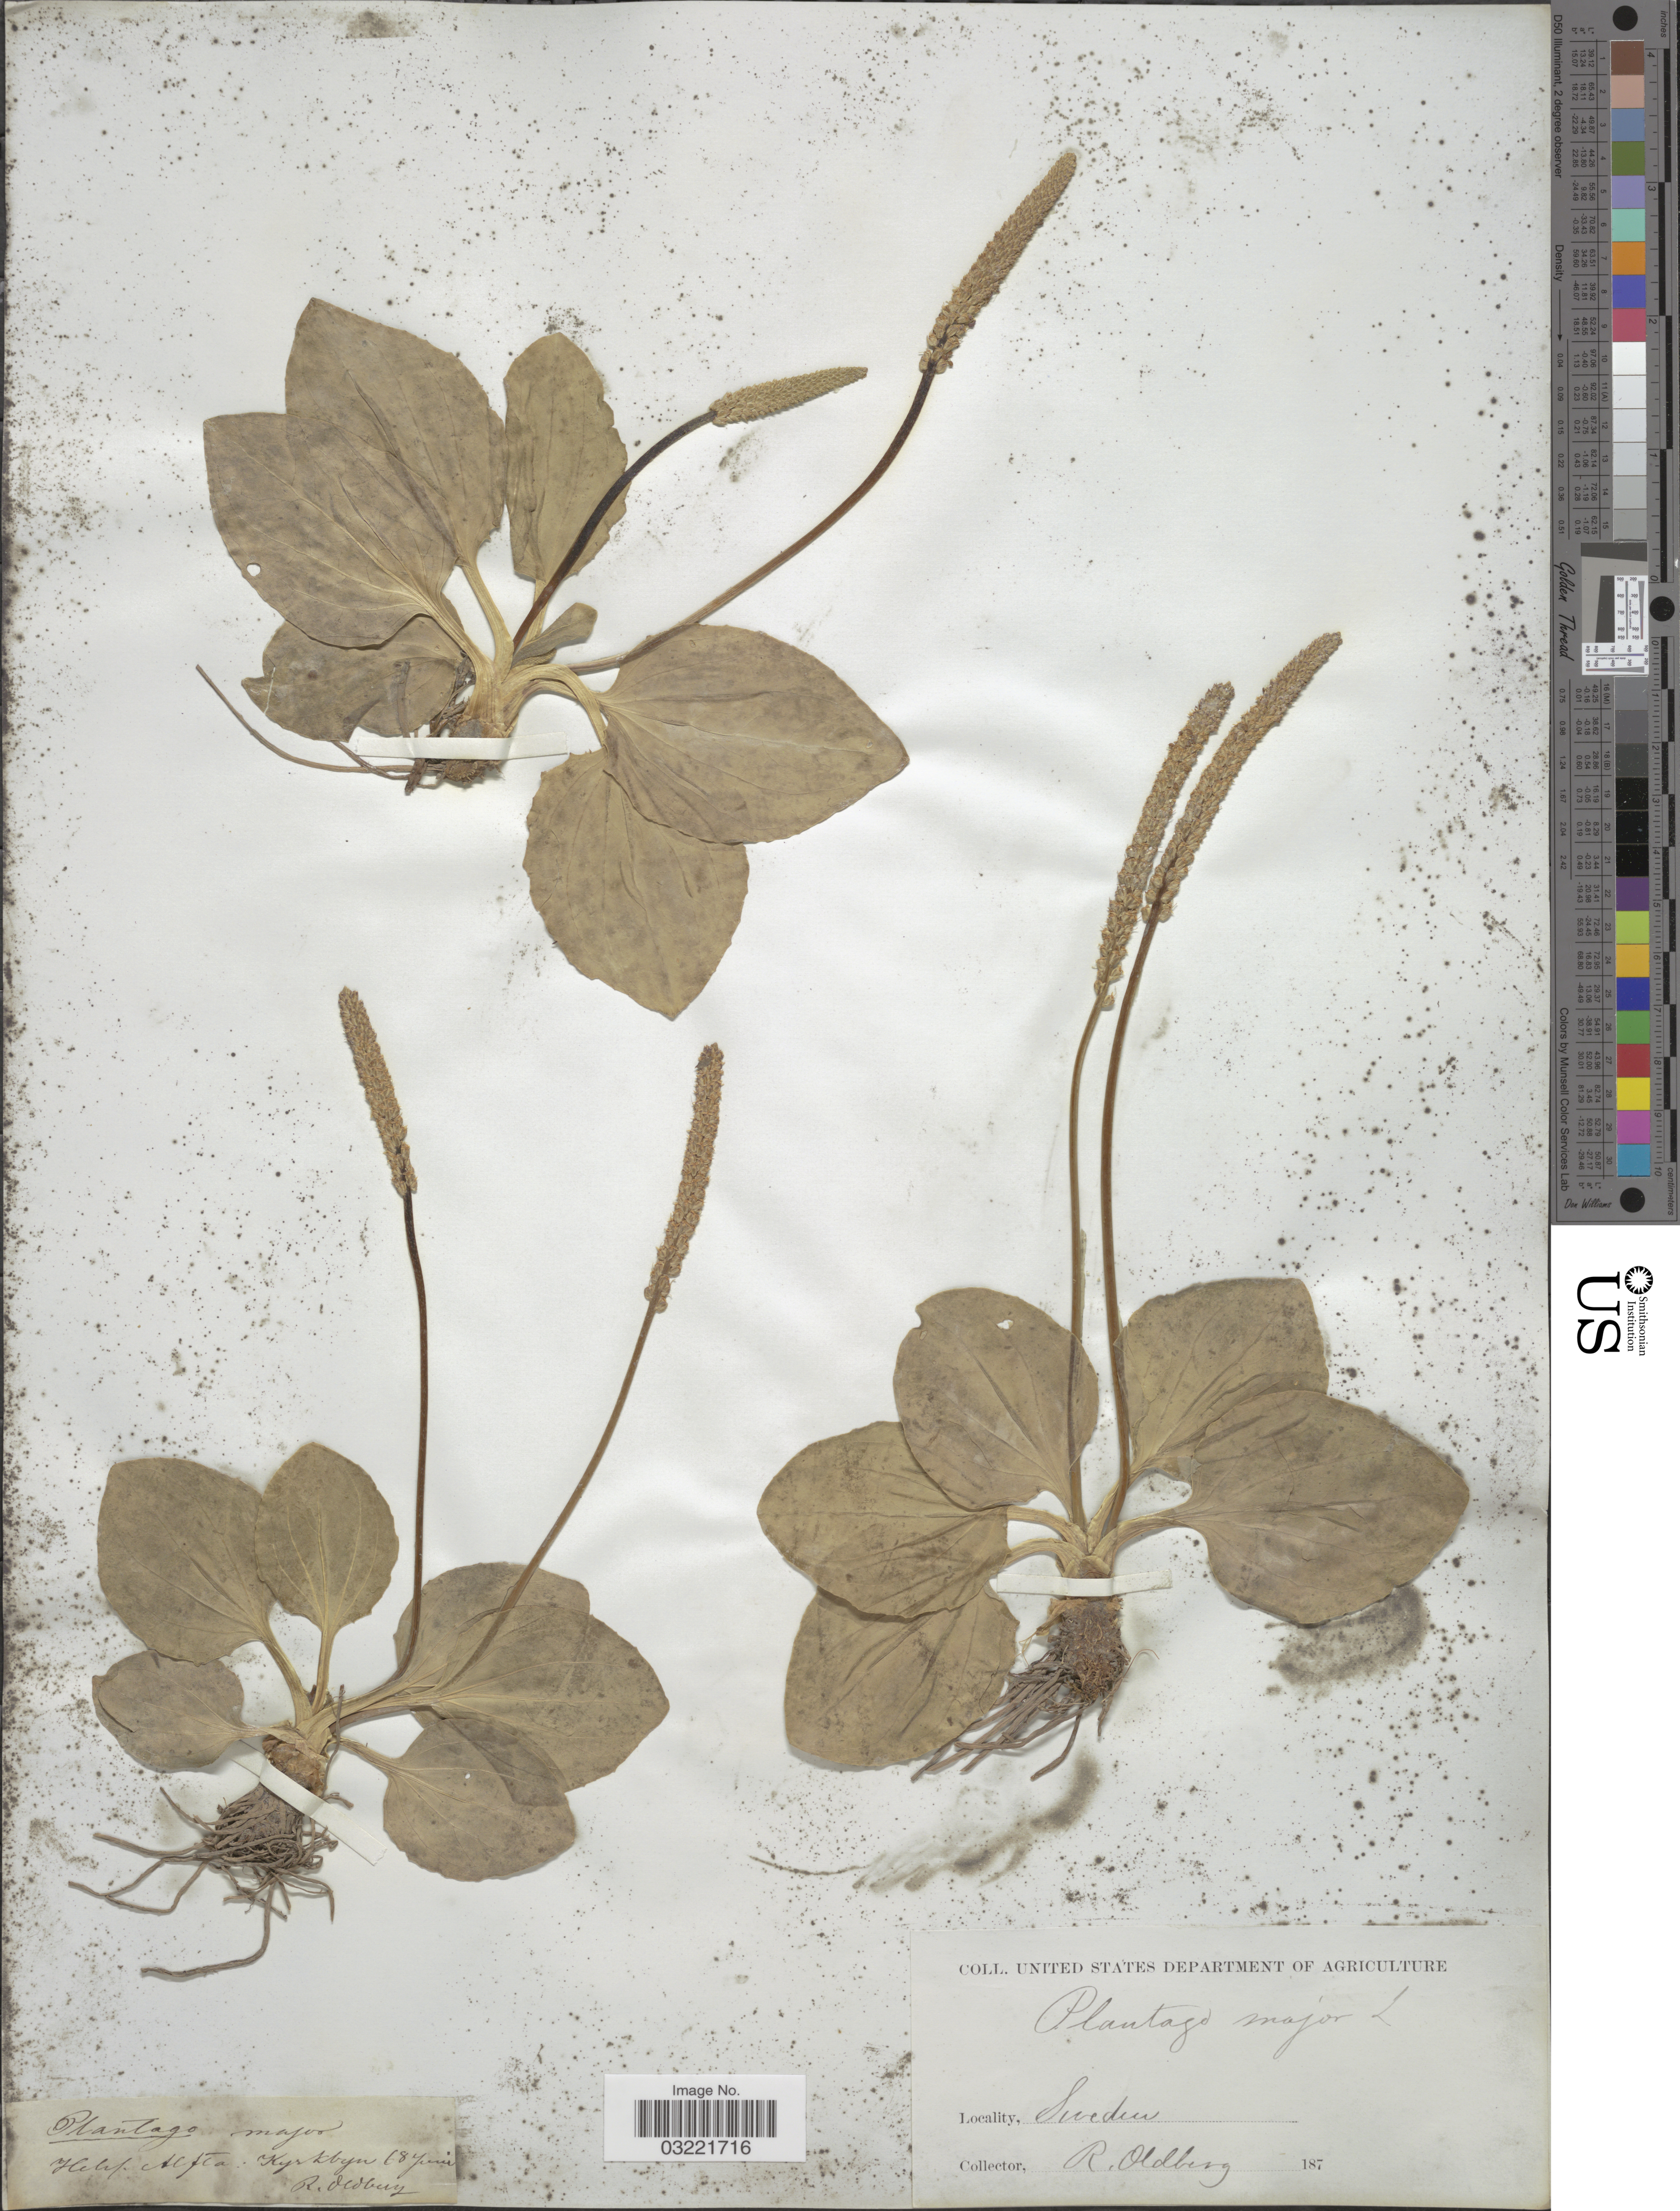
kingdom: Plantae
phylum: Tracheophyta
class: Magnoliopsida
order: Lamiales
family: Plantaginaceae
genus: Plantago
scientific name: Plantago major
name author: L.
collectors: R. Oldberg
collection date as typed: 18 Junin* 187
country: Sweden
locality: Kyrkbyn.